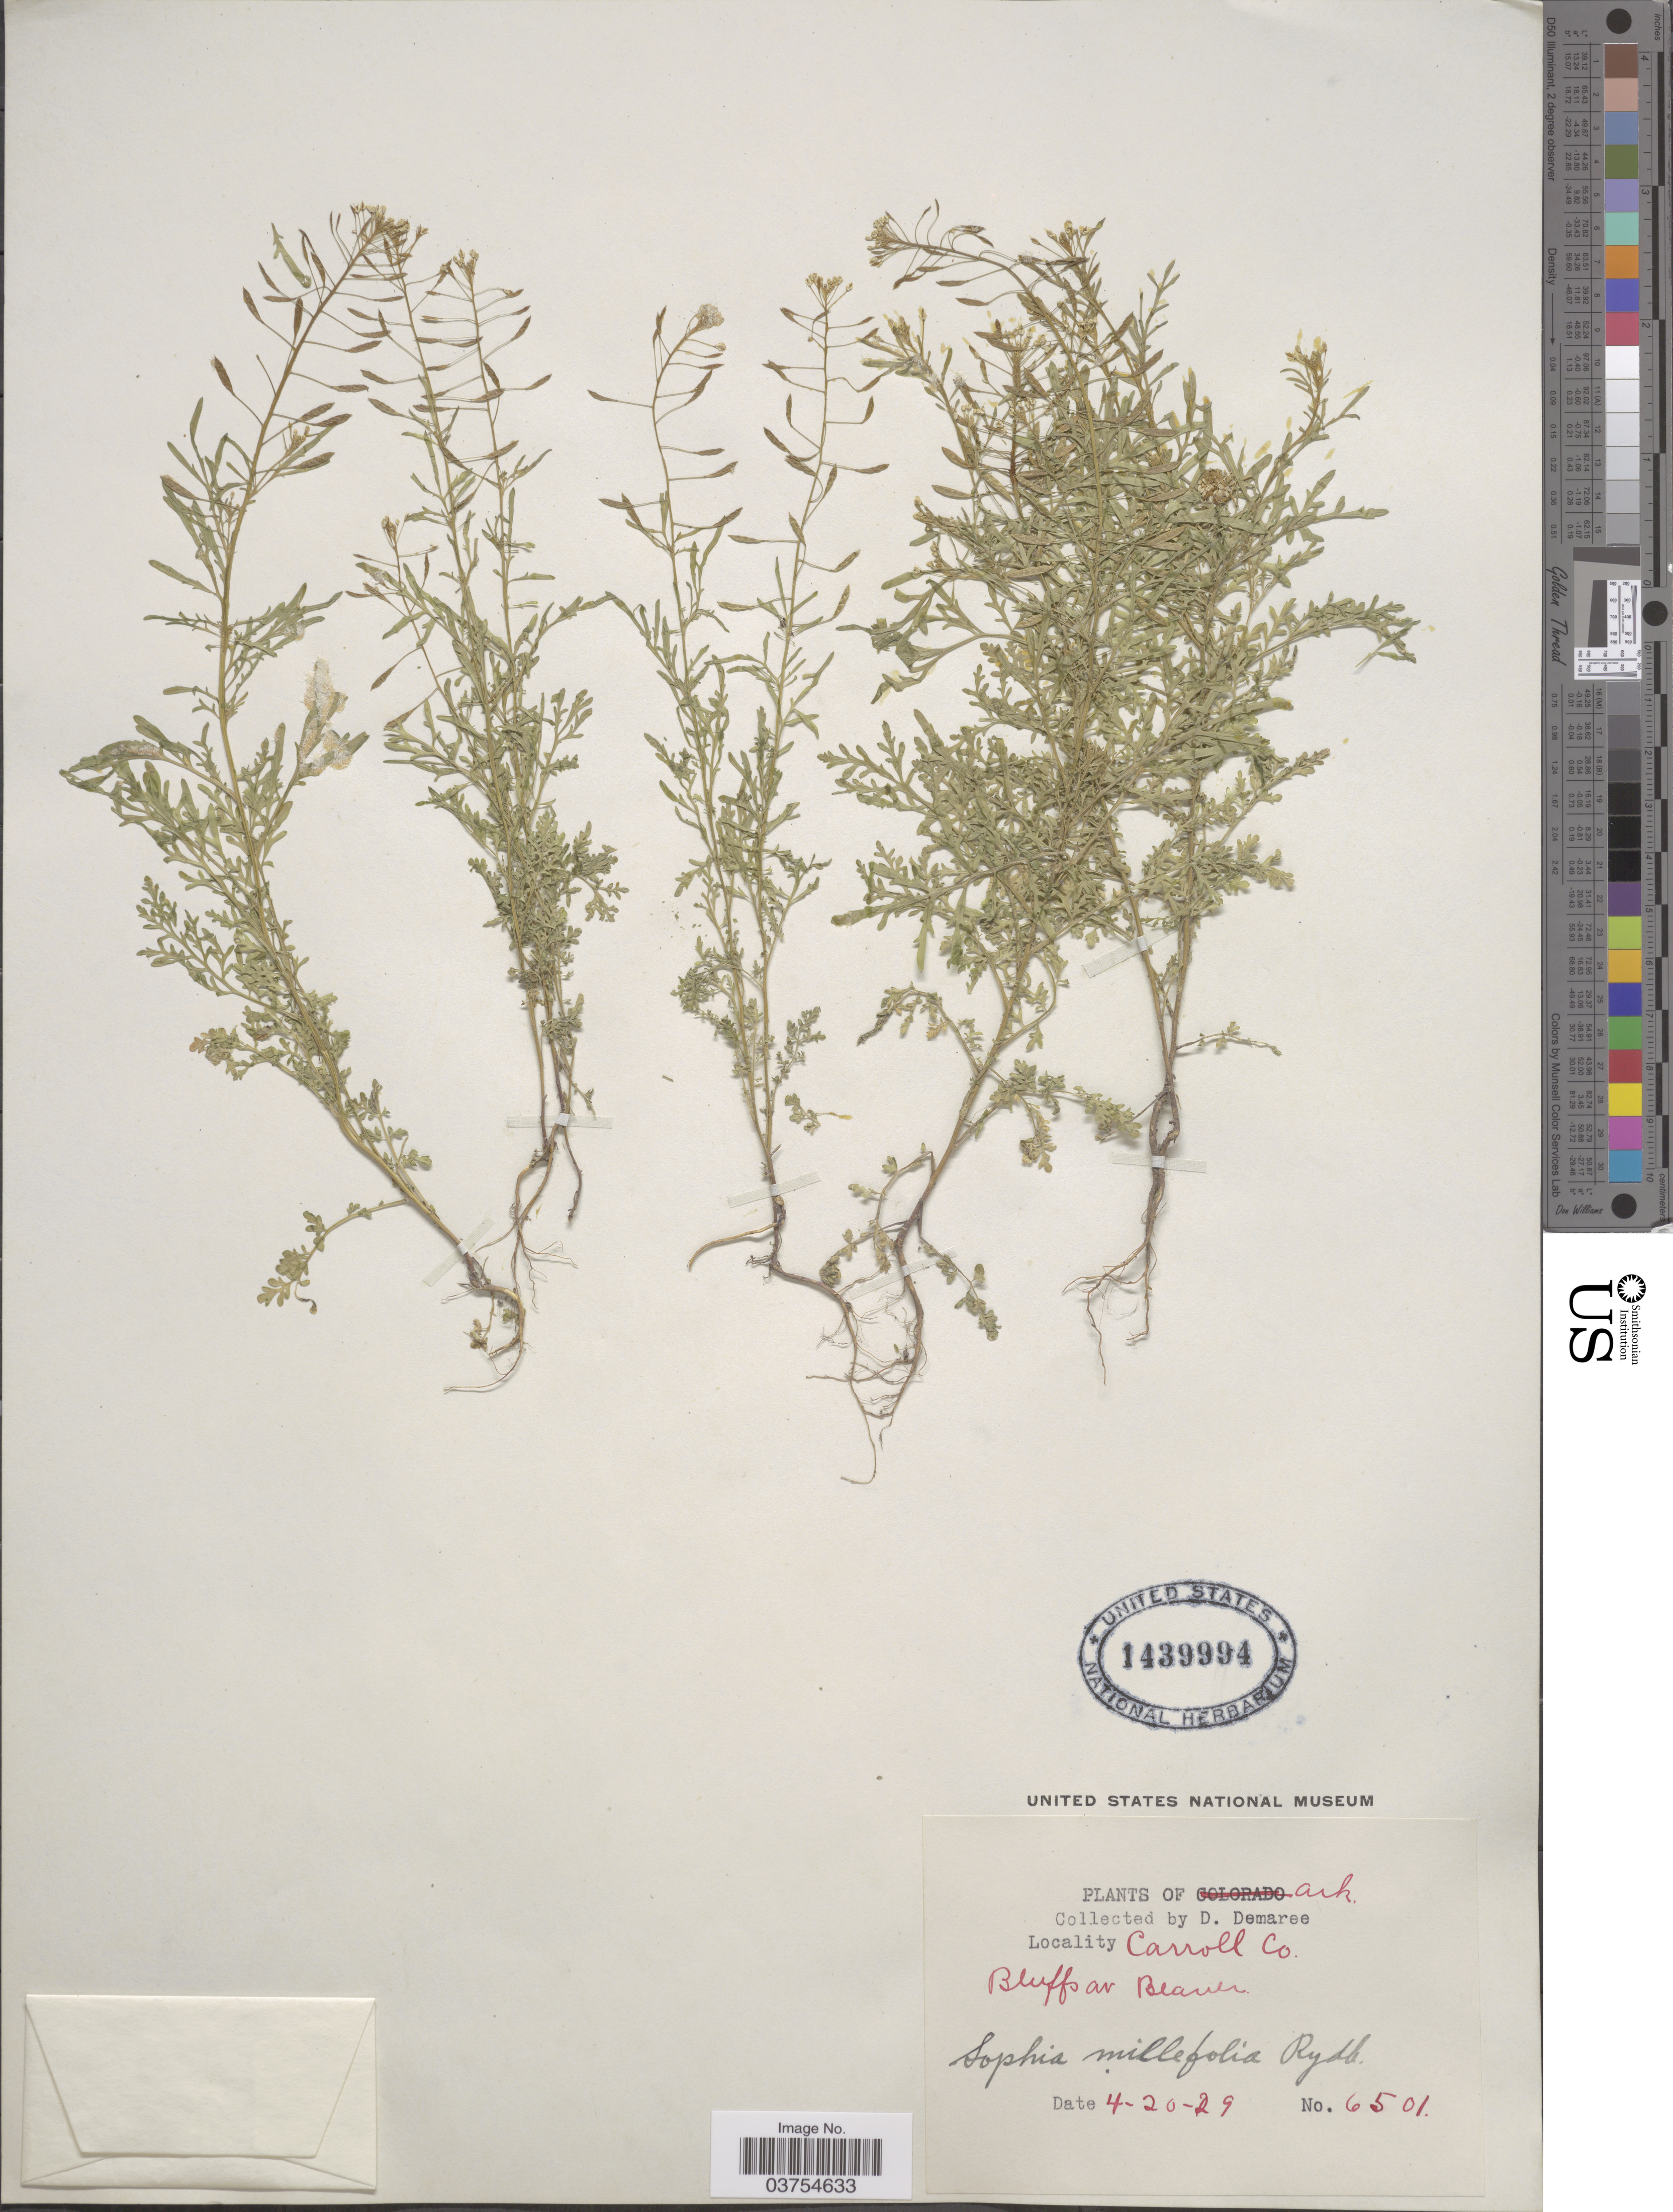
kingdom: Plantae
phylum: Tracheophyta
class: Magnoliopsida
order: Brassicales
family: Brassicaceae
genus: Descurainia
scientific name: Descurainia pinnata var. brachycarpa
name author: (Richardson) Fernald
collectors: D. Demaree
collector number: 6501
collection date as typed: Transcribed d/m/y: 20/4/29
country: United States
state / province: Arkansas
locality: Carroll Co. Bluffs at Beaver.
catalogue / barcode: US 1439994